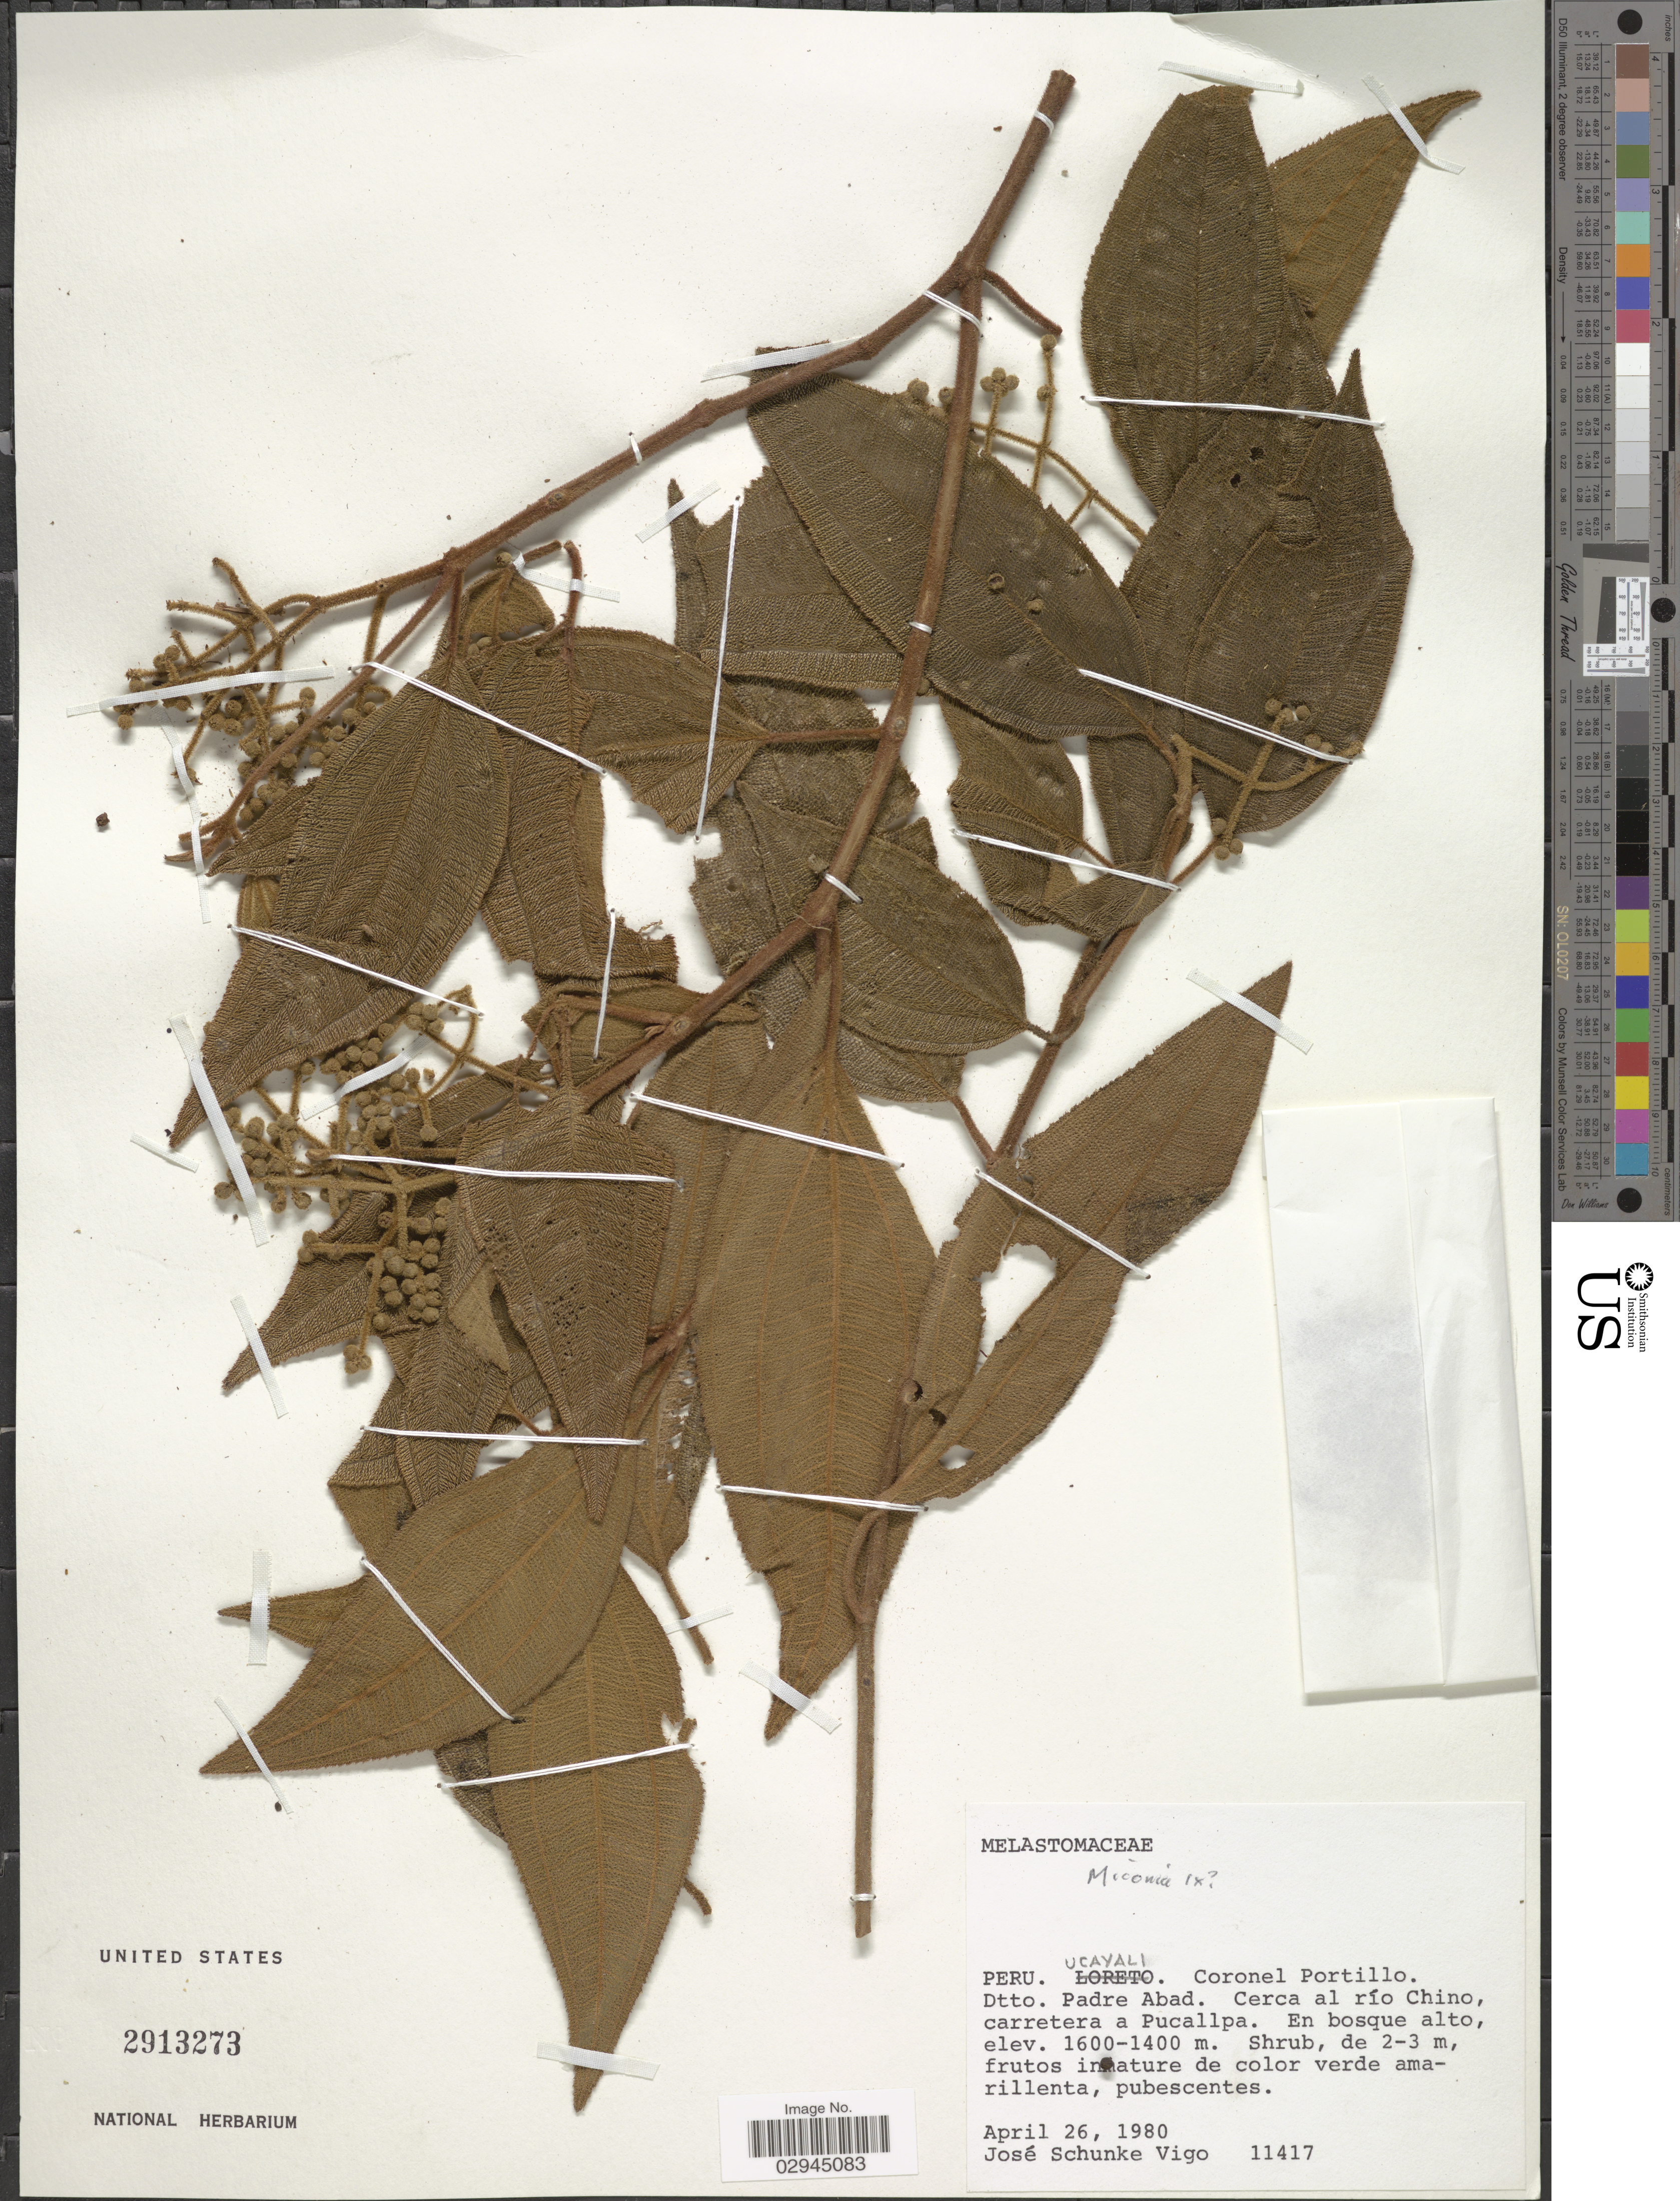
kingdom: Plantae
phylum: Tracheophyta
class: Magnoliopsida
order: Myrtales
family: Melastomataceae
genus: Miconia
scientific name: Miconia sp.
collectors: J. Schunke Vigo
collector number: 11417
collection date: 1980-04-26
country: Peru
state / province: Ucayali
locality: Coronel Portillo. Dtto. Padre Abad. Cerca al río Chino, carretera a Pucallpa.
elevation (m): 1400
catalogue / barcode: US 2913273